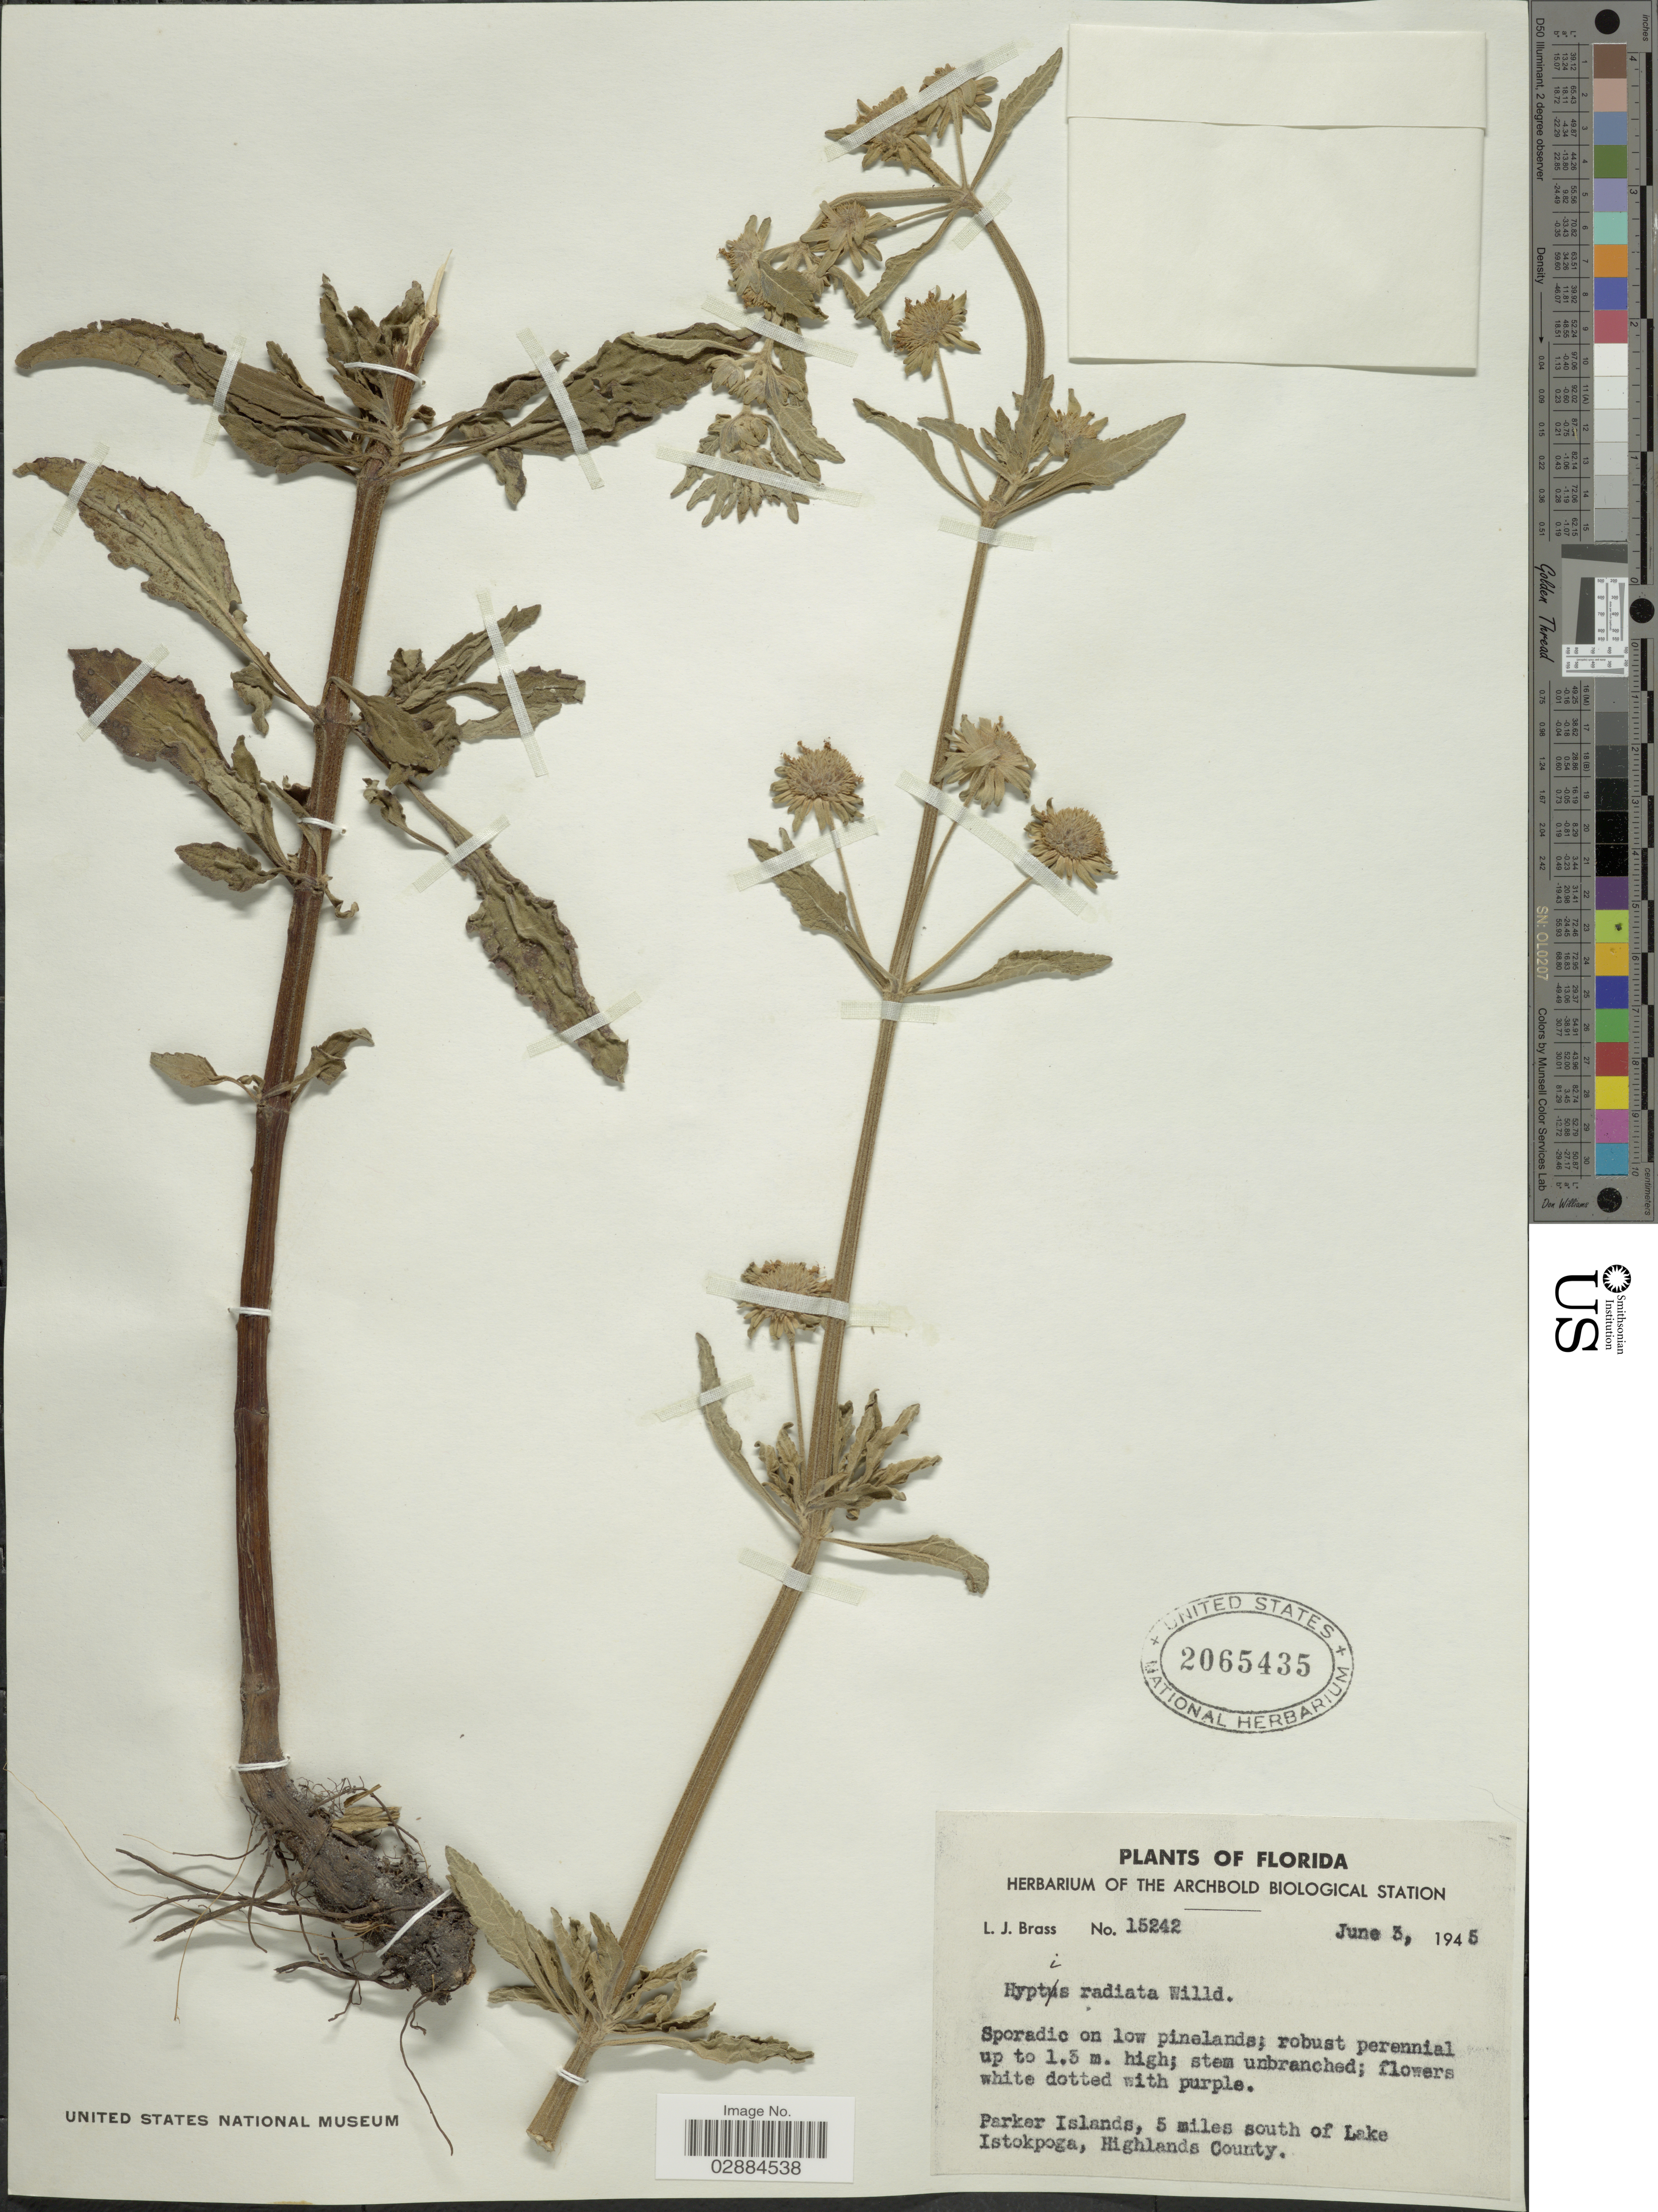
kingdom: Plantae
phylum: Tracheophyta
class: Magnoliopsida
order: Lamiales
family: Lamiaceae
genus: Hyptis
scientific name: Hyptis radiata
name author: Kunth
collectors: L. J. Brass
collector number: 15242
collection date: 1945-06-03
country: United States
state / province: Florida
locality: Parker Islands, 5 miles south of Lake Ostokpoga, Highlands County.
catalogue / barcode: US 2065435